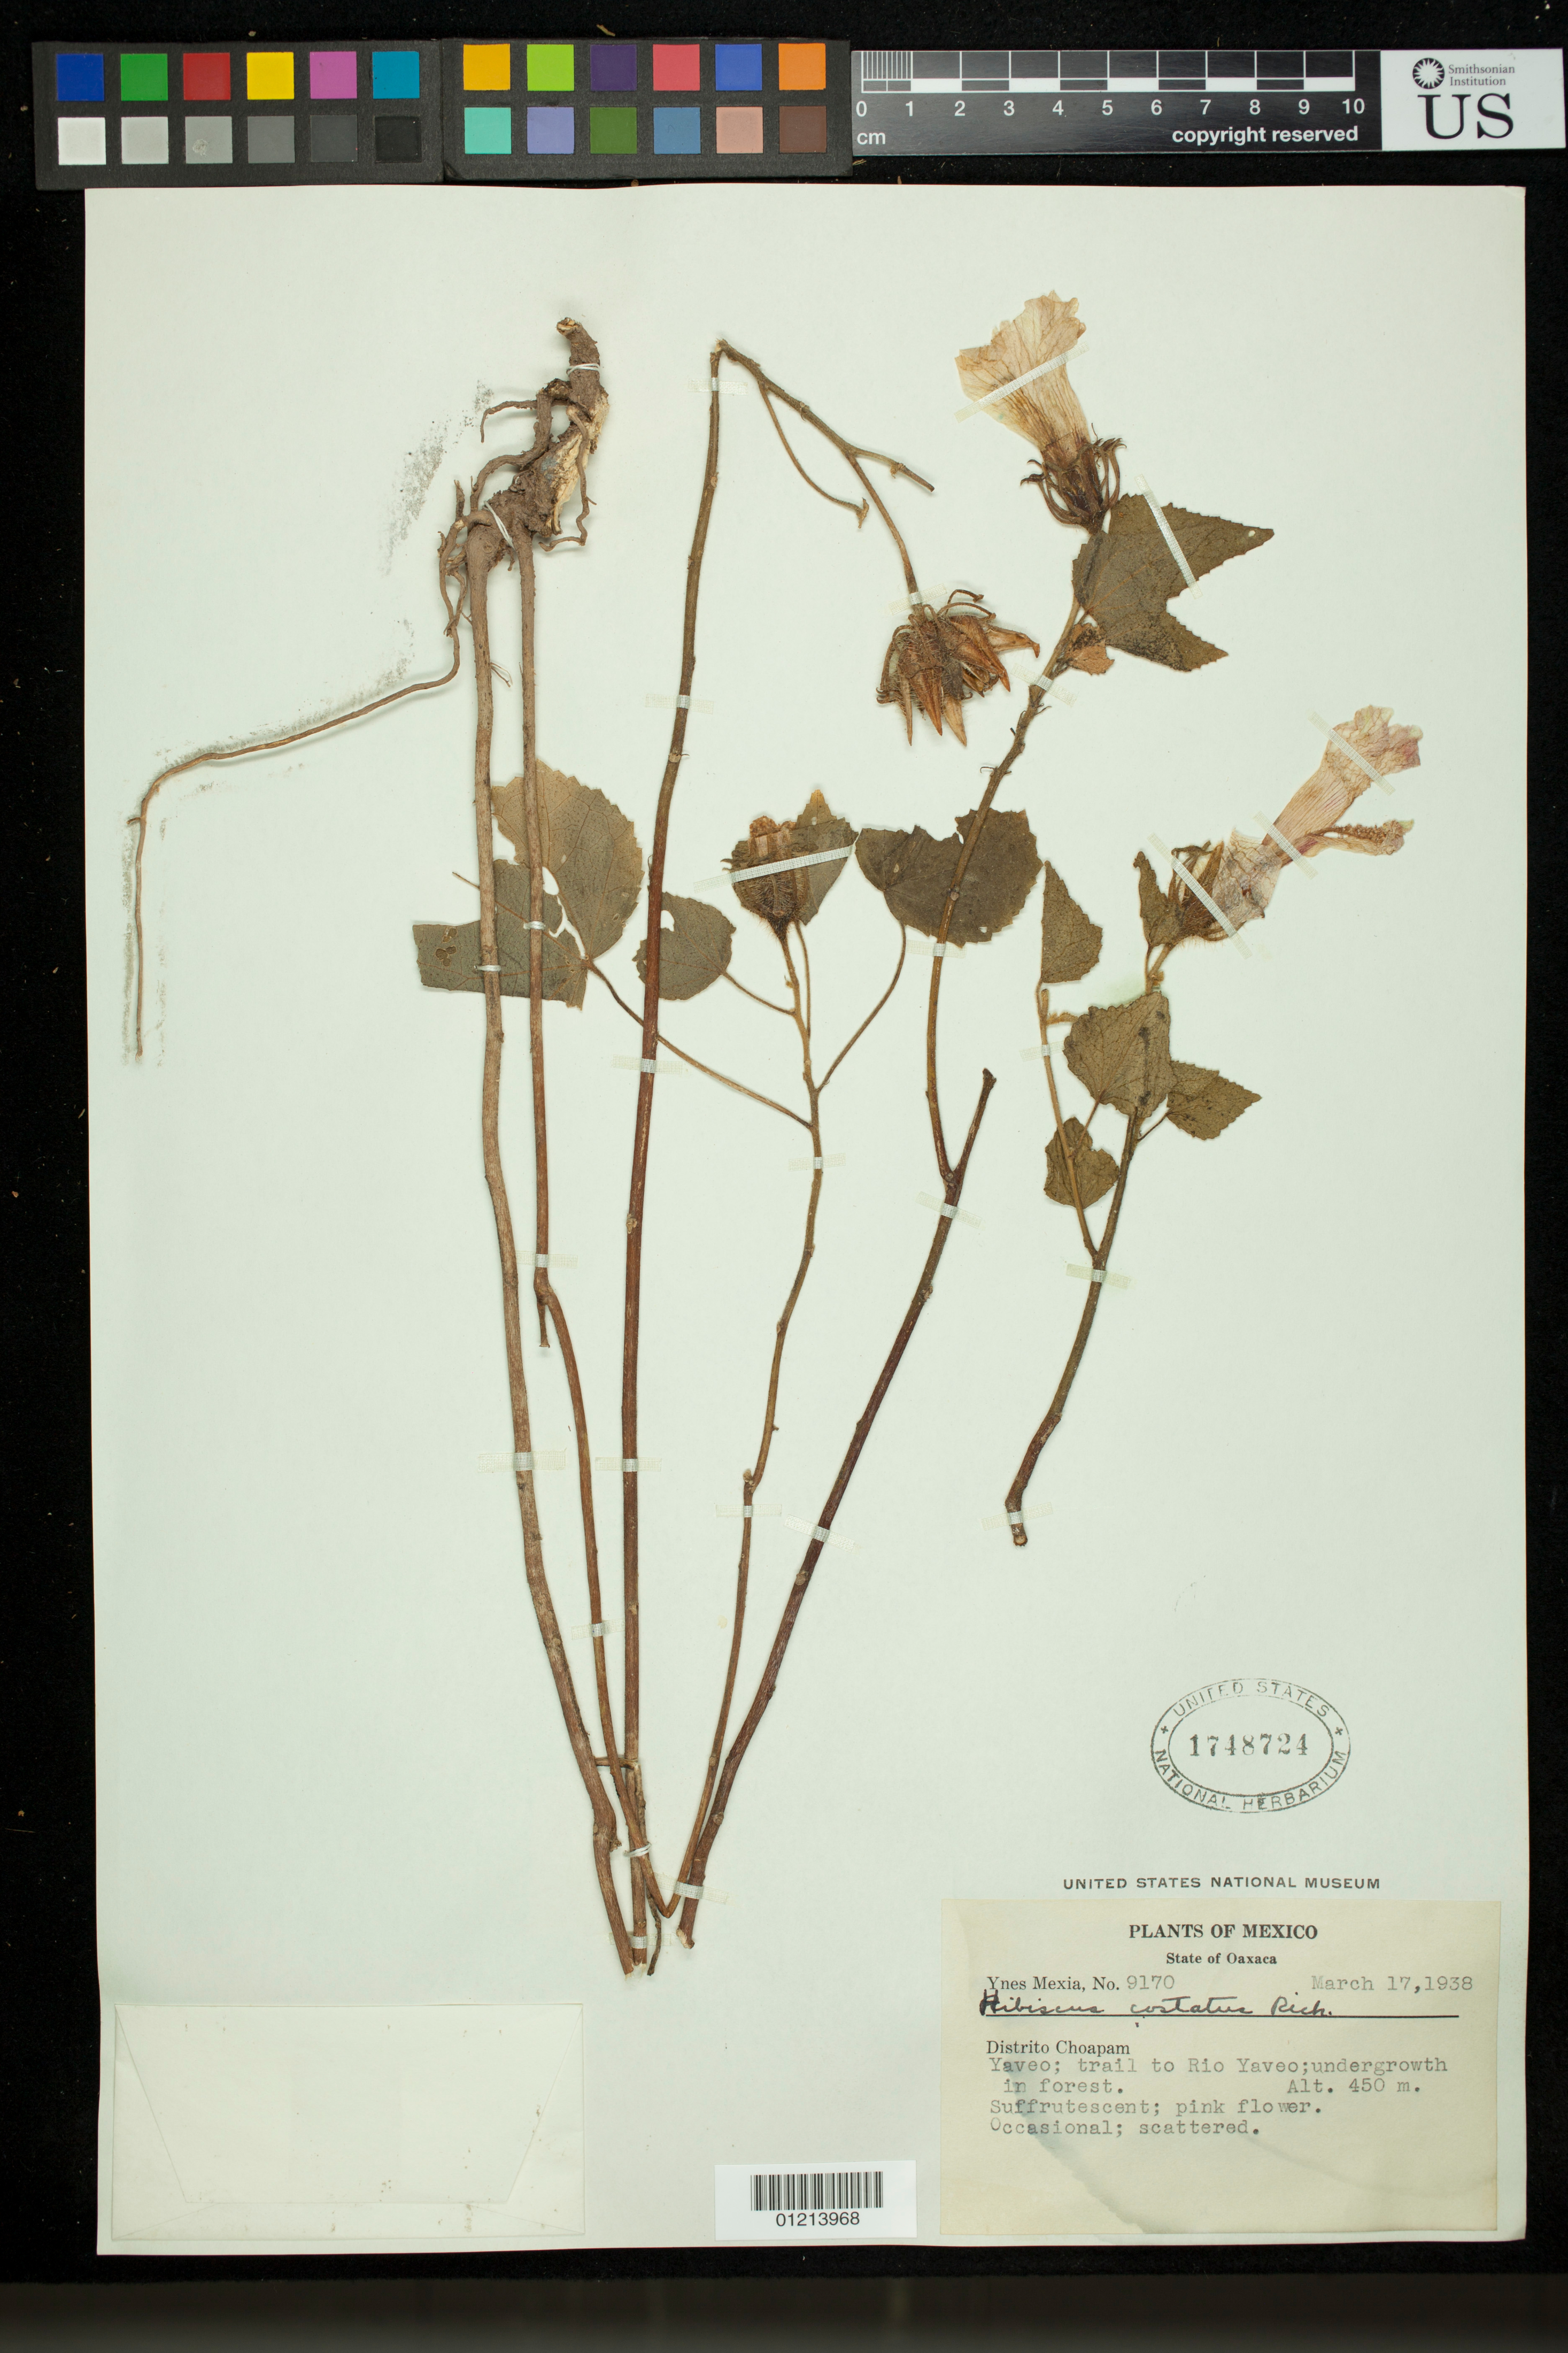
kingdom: Plantae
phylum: Tracheophyta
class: Magnoliopsida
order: Malvales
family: Malvaceae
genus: Sabdariffa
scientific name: Sabdariffa costata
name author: (A. Rich.) M.M. Hanes & R.L. Barrett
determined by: Dorr, Laurence J., Curator (BOT), Smithsonian Institution - National Museum of Natural History (UNITED STATES)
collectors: Y. Mexia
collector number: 9170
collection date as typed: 17 Mar 1938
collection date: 1938-03-17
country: Mexico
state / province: Oaxaca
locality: Distrito Choapam: Yaveo; trail to Rio Yaveo; undergrowth in forest.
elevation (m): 450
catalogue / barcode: US 1748724